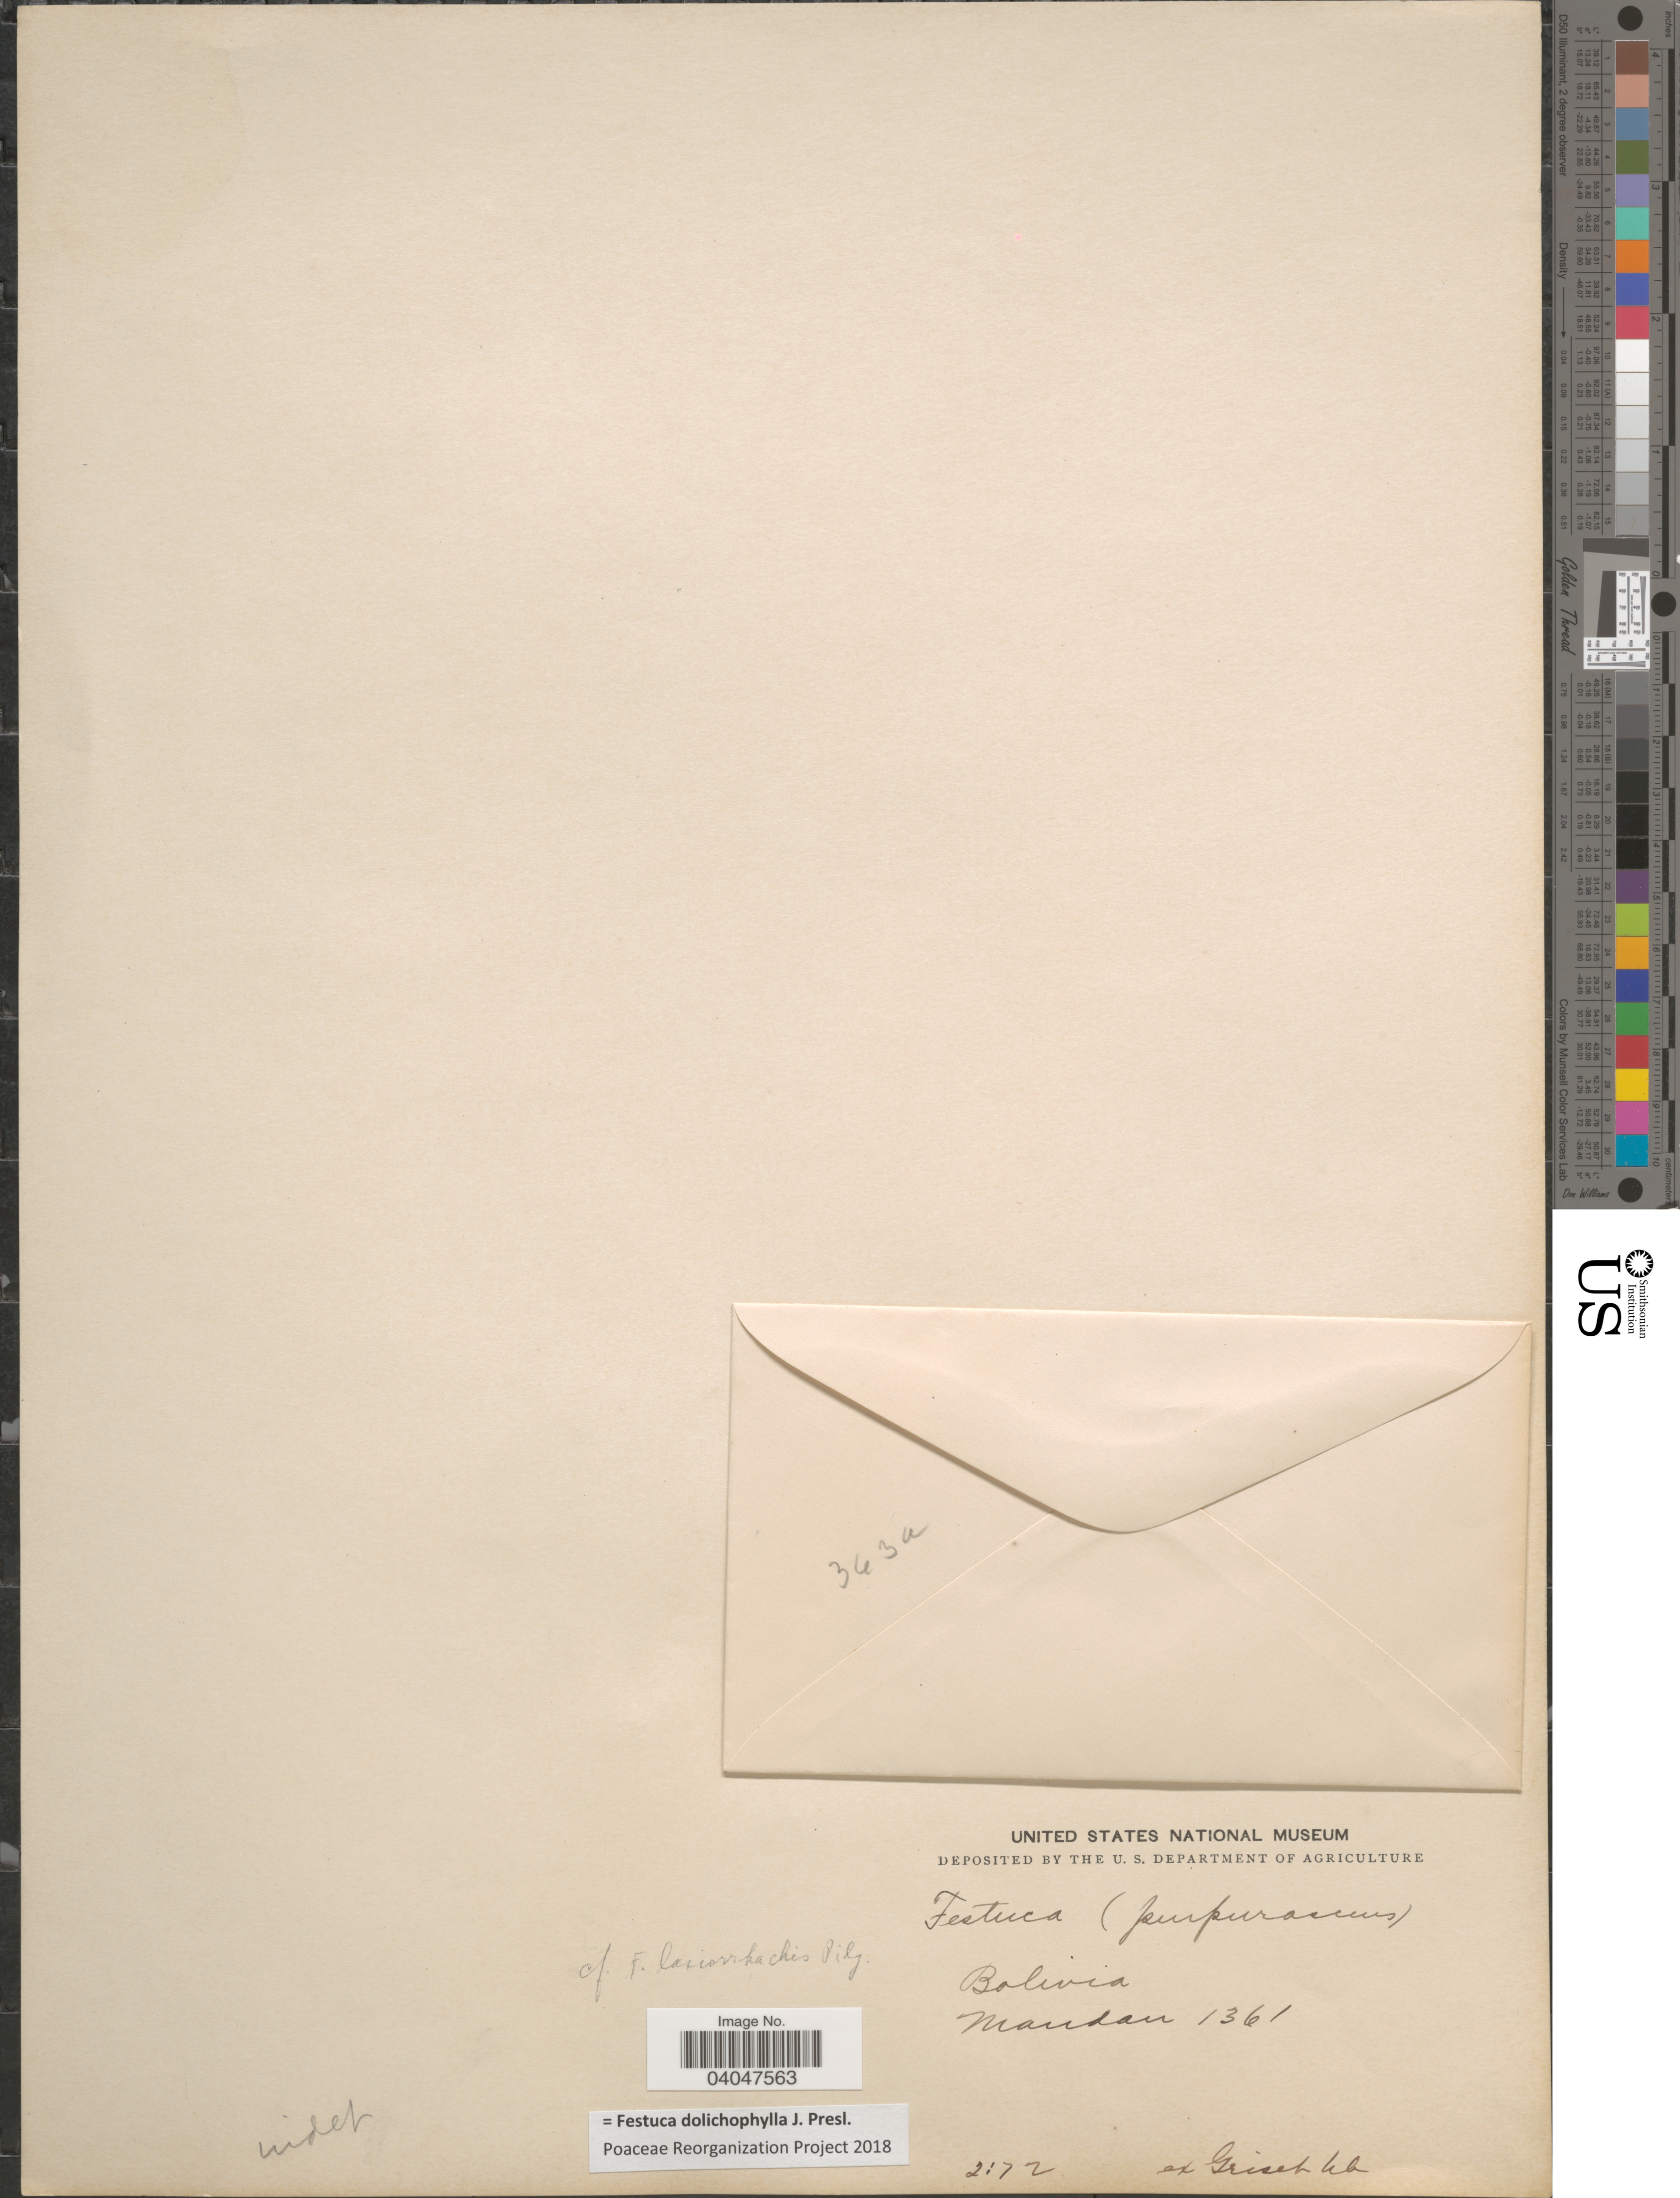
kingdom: Plantae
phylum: Tracheophyta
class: Liliopsida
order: Poales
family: Poaceae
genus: Festuca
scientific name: Festuca dolichophylla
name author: J. Presl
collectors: Mandan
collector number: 1361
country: Bolivia